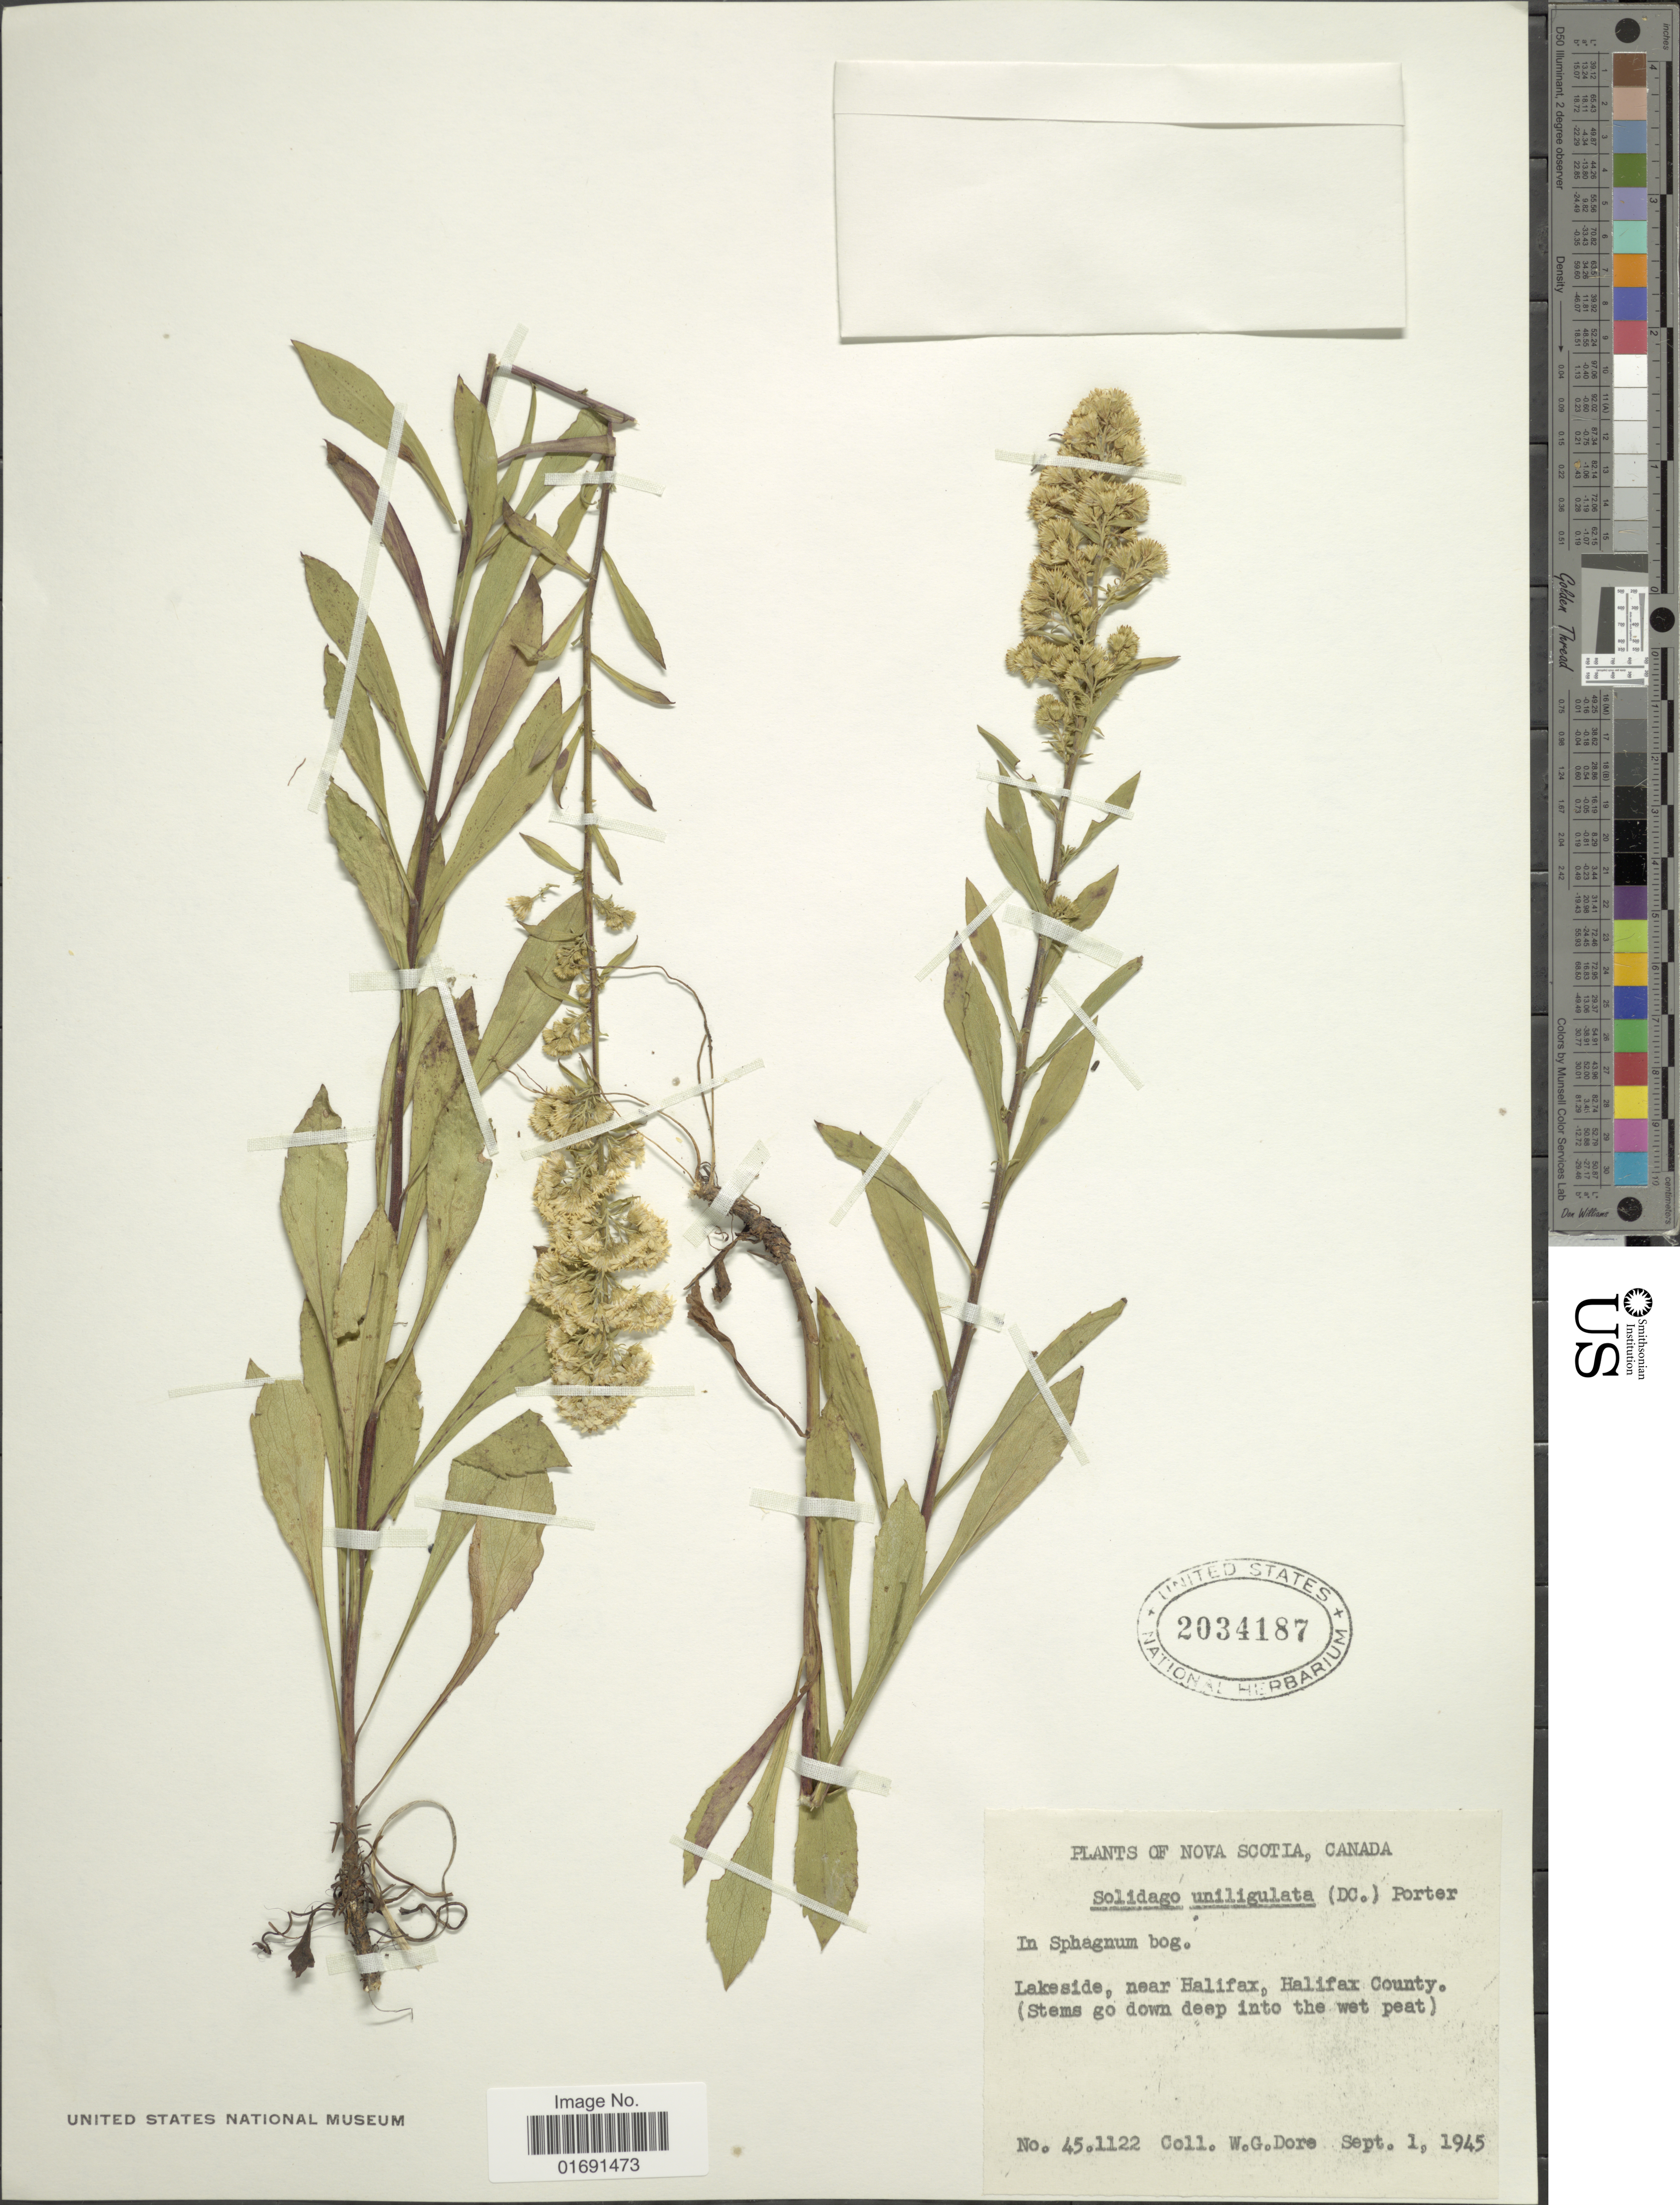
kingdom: Plantae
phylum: Tracheophyta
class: Magnoliopsida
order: Asterales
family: Asteraceae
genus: Solidago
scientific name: Solidago uniligulata var. uniligulata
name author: (DC.) Porter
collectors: W. Dore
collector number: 451122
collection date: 1945-09-01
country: Canada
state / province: Nova Scotia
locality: Lakeside, near Halifax, Halifax County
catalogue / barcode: US 2034187